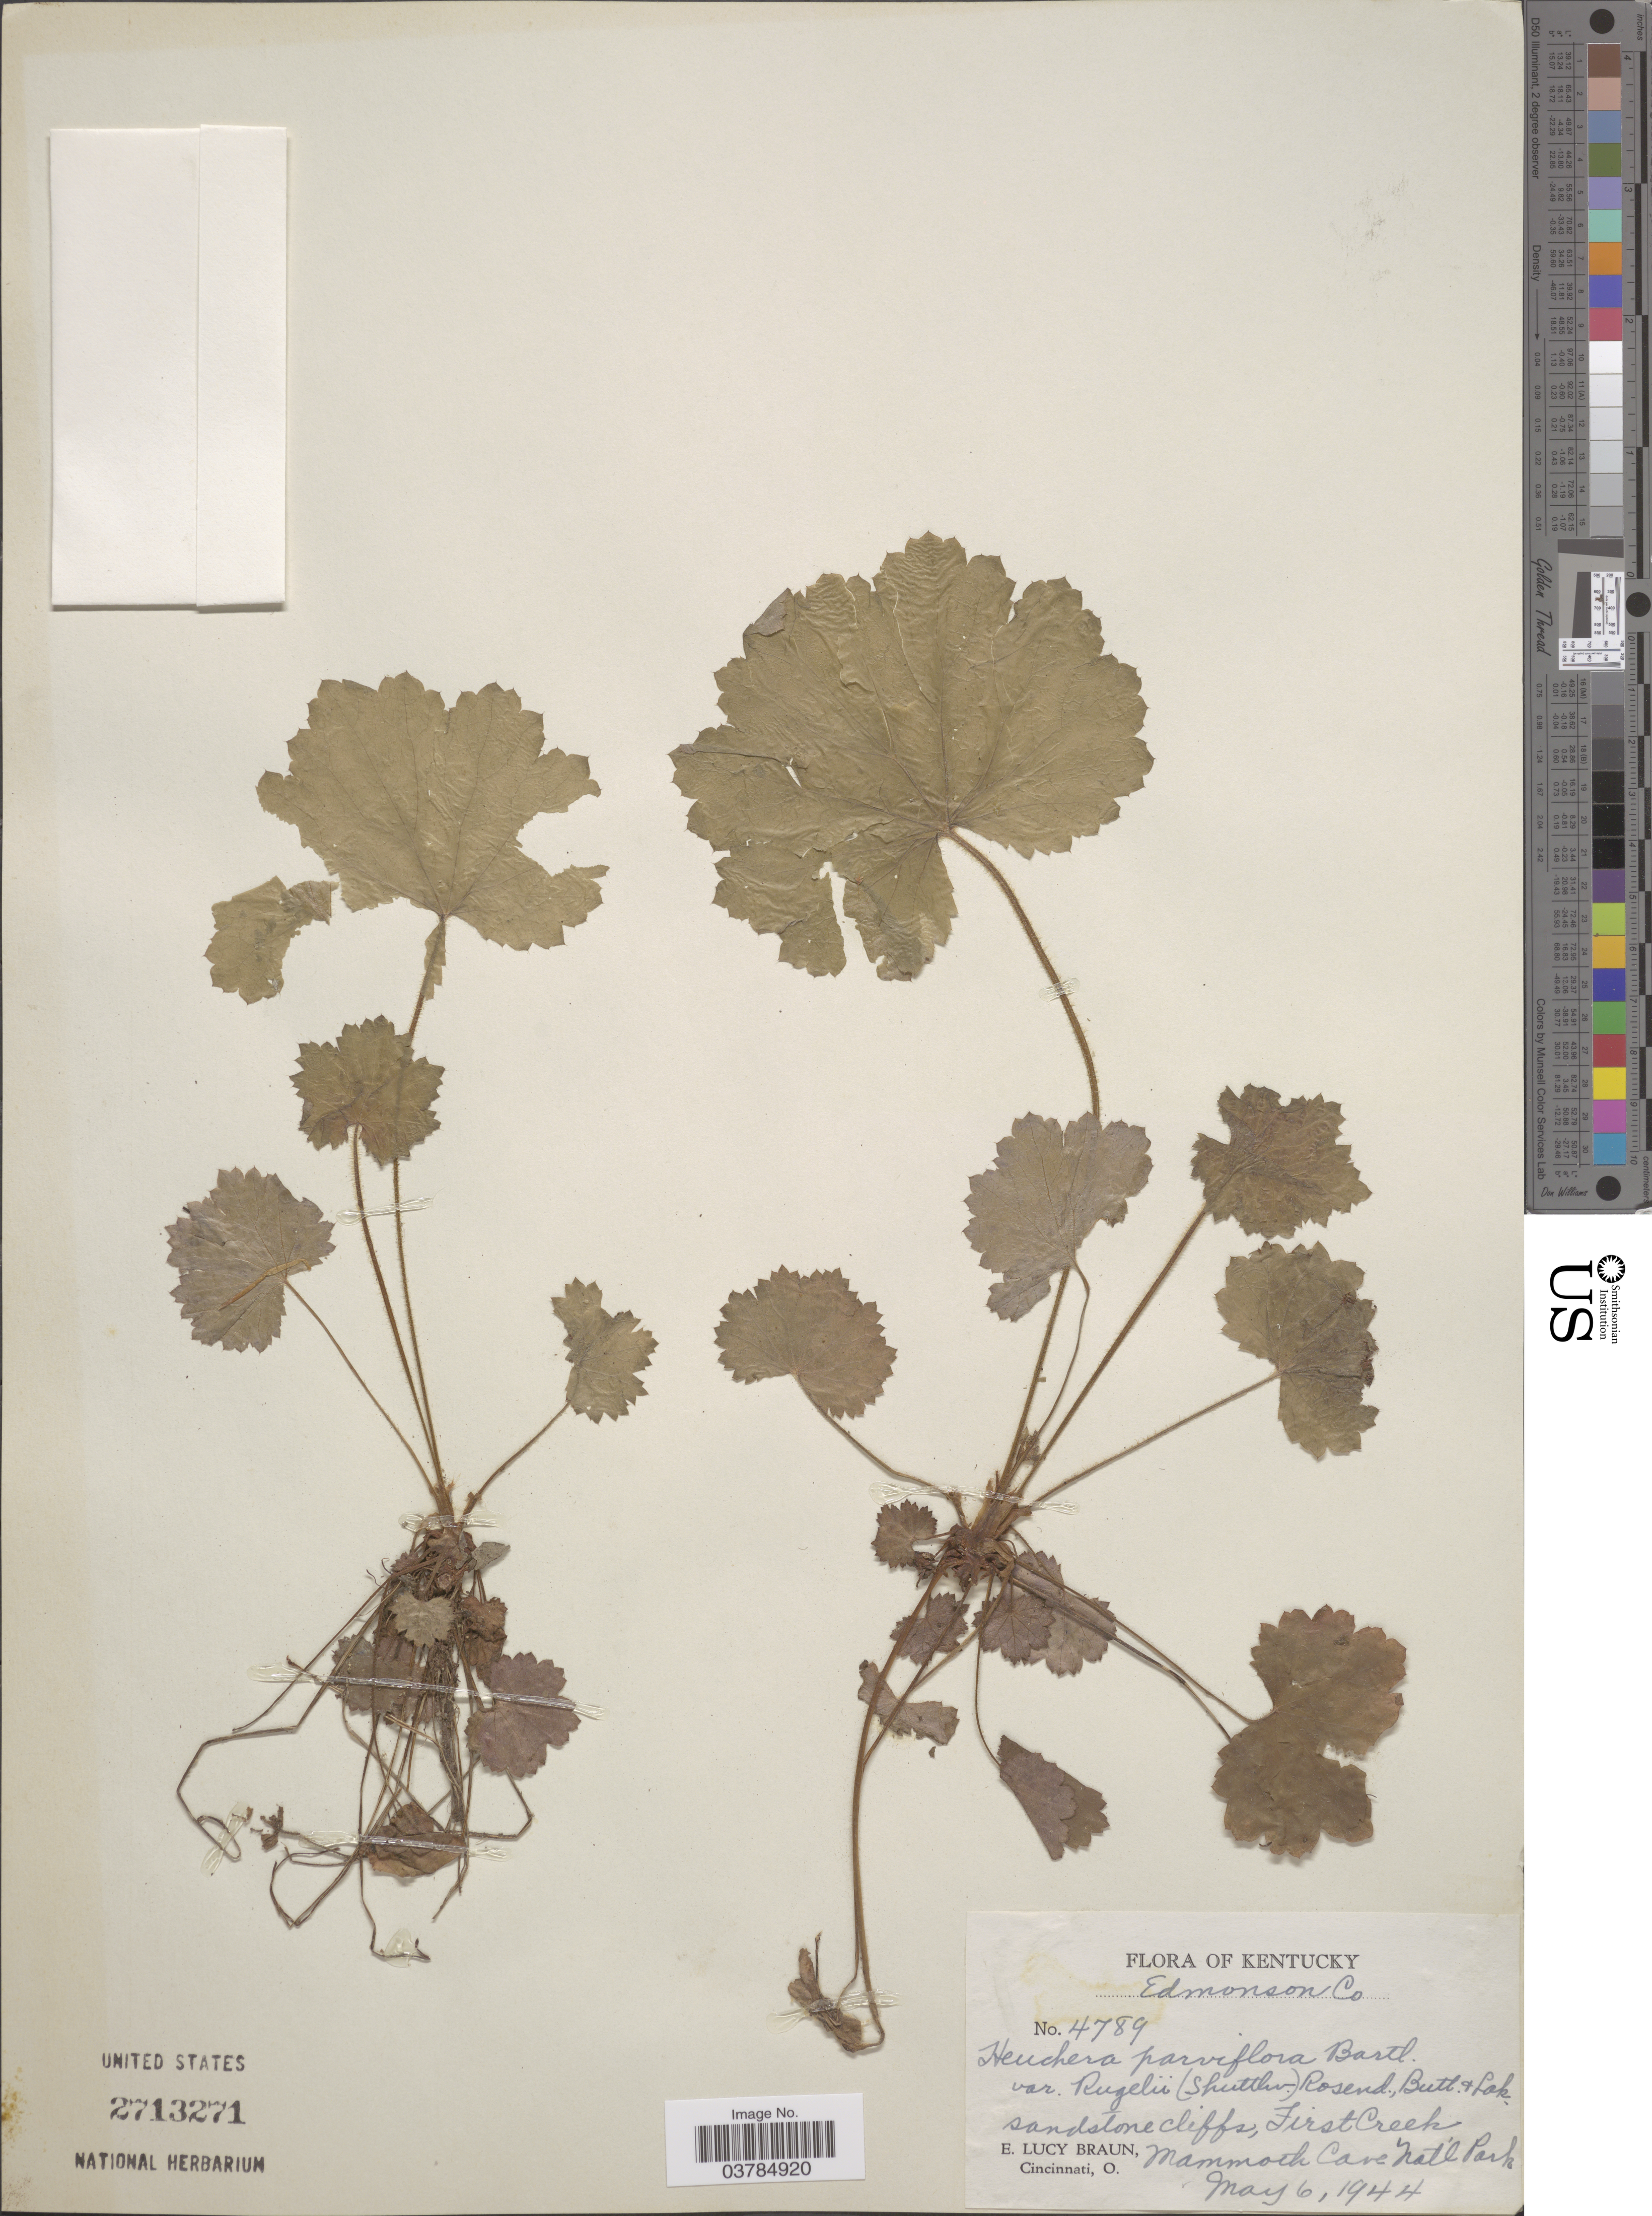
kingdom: Plantae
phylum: Tracheophyta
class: Magnoliopsida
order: Saxifragales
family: Saxifragaceae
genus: Heuchera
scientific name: Heuchera parviflora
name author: Bartl.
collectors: E. L. Braun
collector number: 4789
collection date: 1944-05-06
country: United States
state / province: Kentucky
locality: Edmonson Co. Sandstone cliffs, First Creek. Mammoth Cave Nat'l Park.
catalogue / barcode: US 2713271